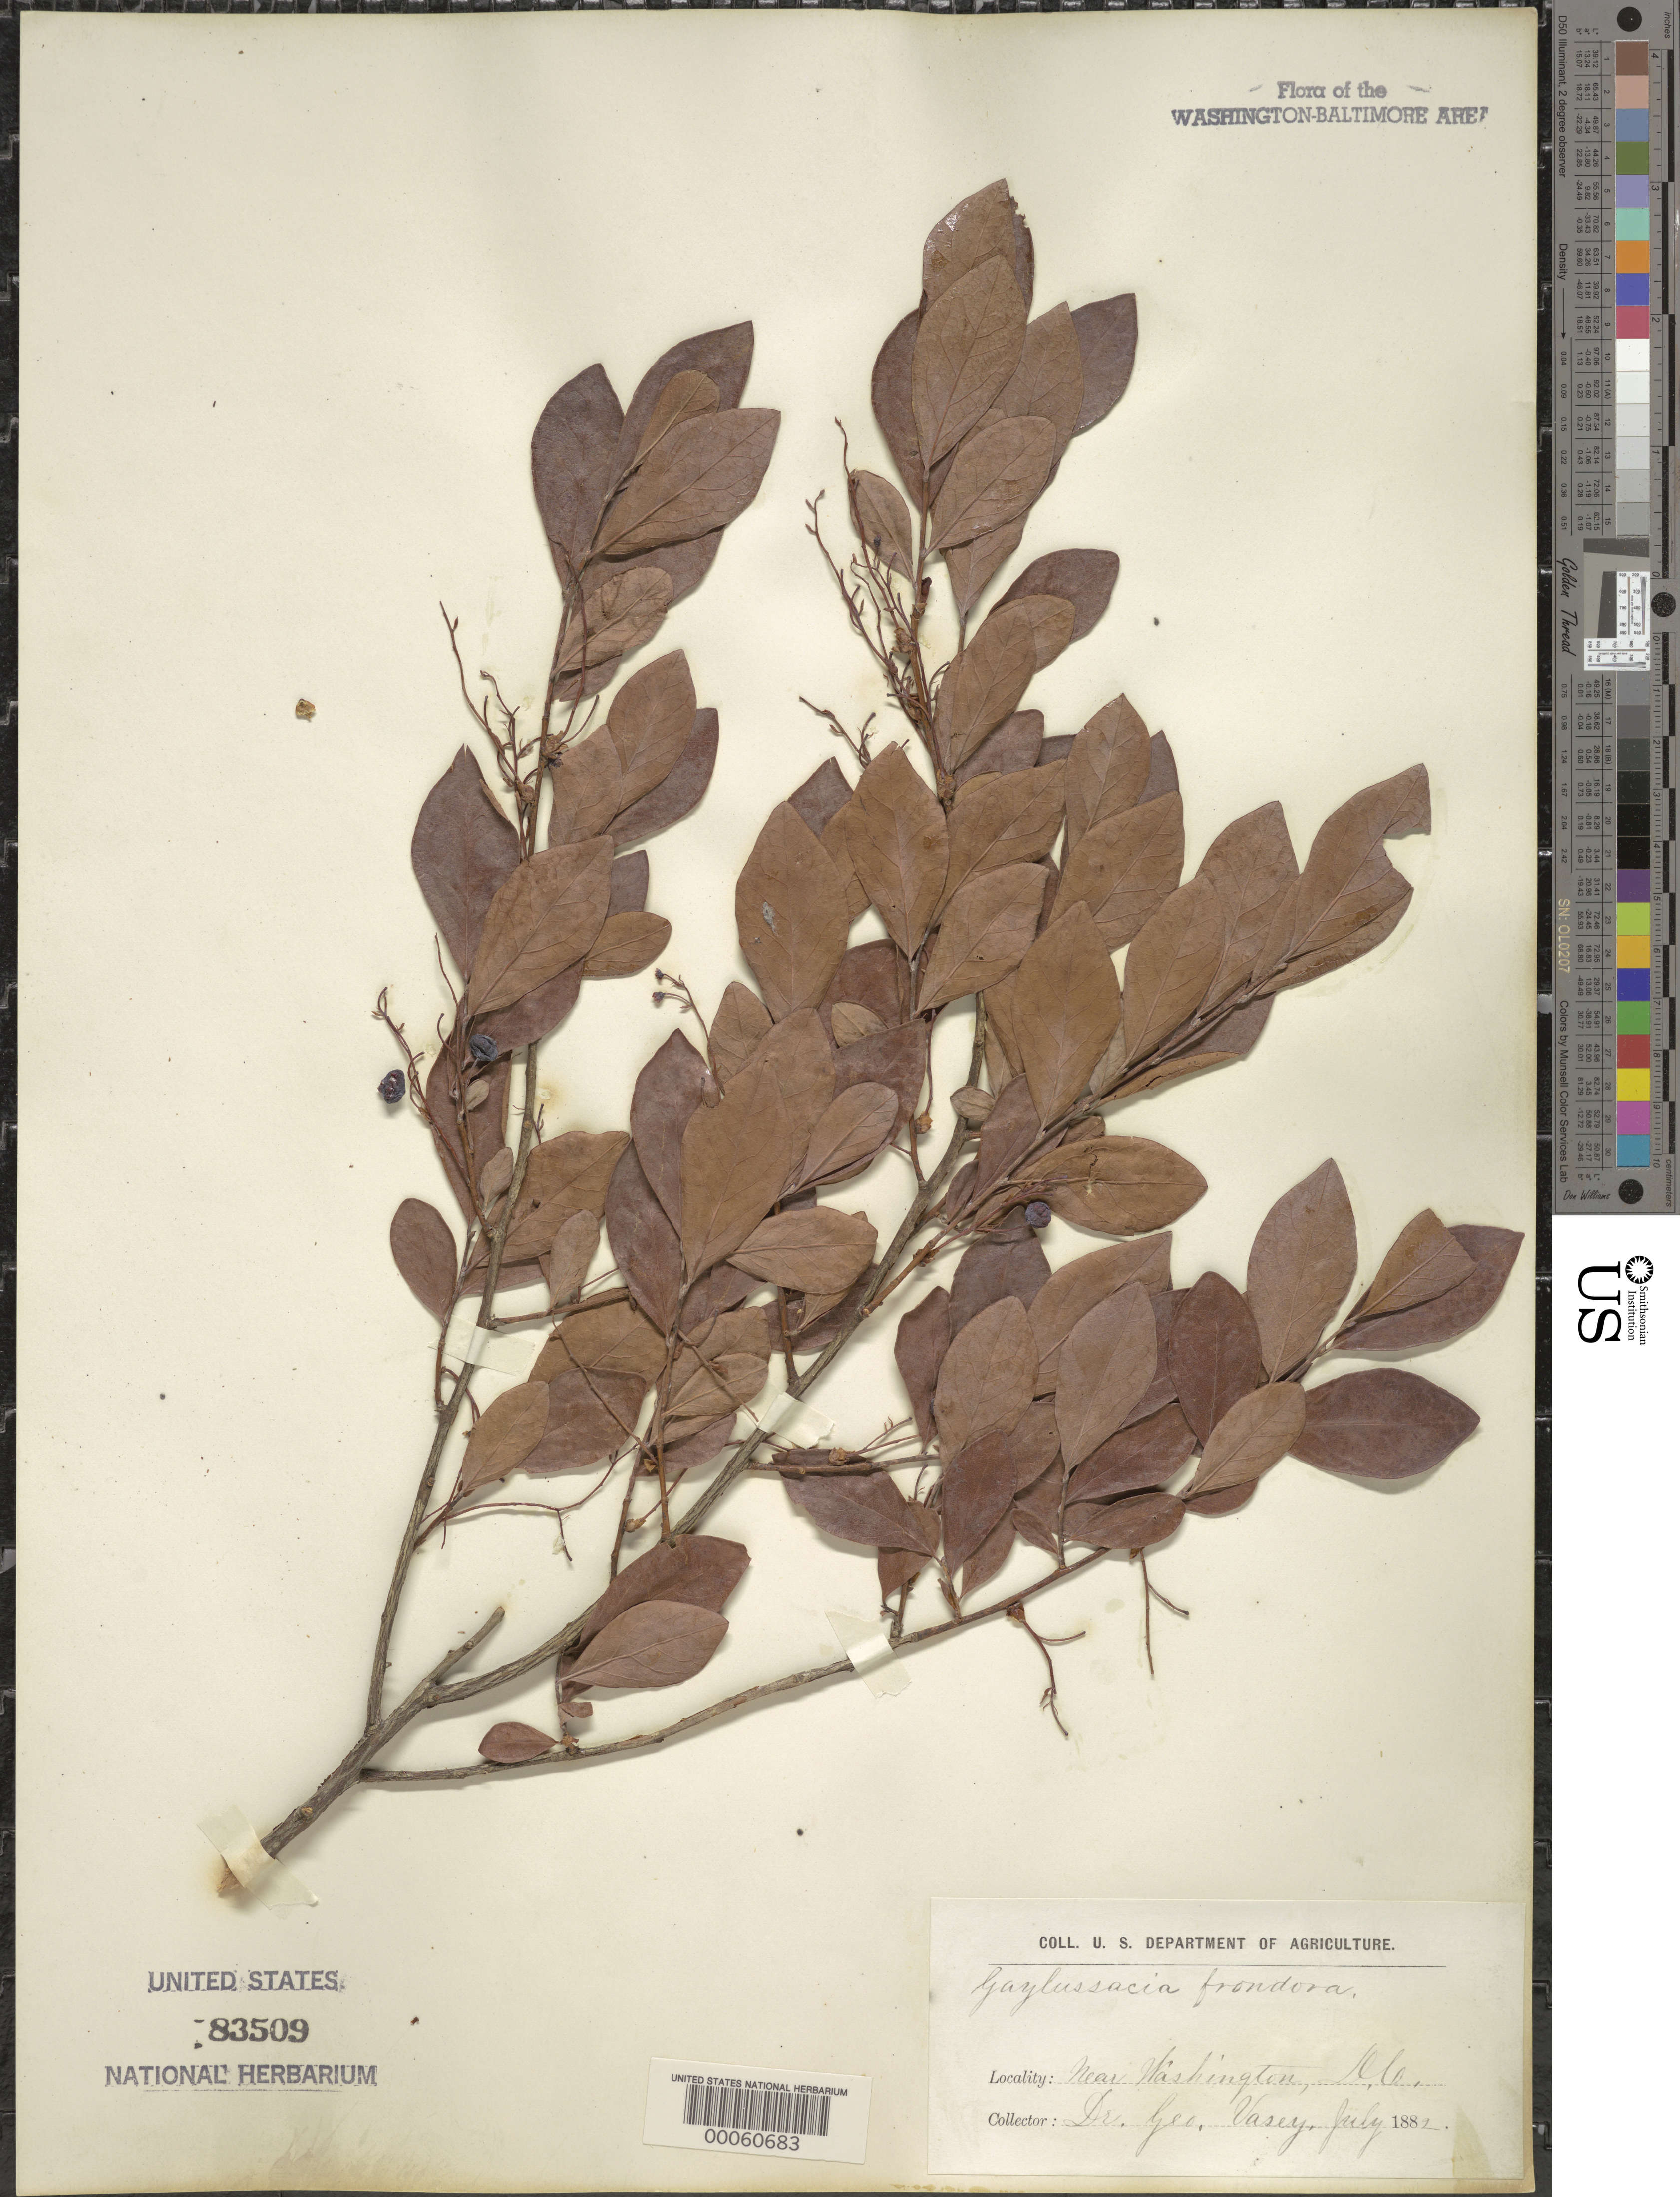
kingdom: Plantae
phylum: Tracheophyta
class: Magnoliopsida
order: Ericales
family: Ericaceae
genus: Gaylussacia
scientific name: Gaylussacia frondosa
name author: (L.) Torr. & A. Gray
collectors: G. Vasey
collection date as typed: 1882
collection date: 1882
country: United States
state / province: District of Columbia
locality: Near Washington DC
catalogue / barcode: US 83509